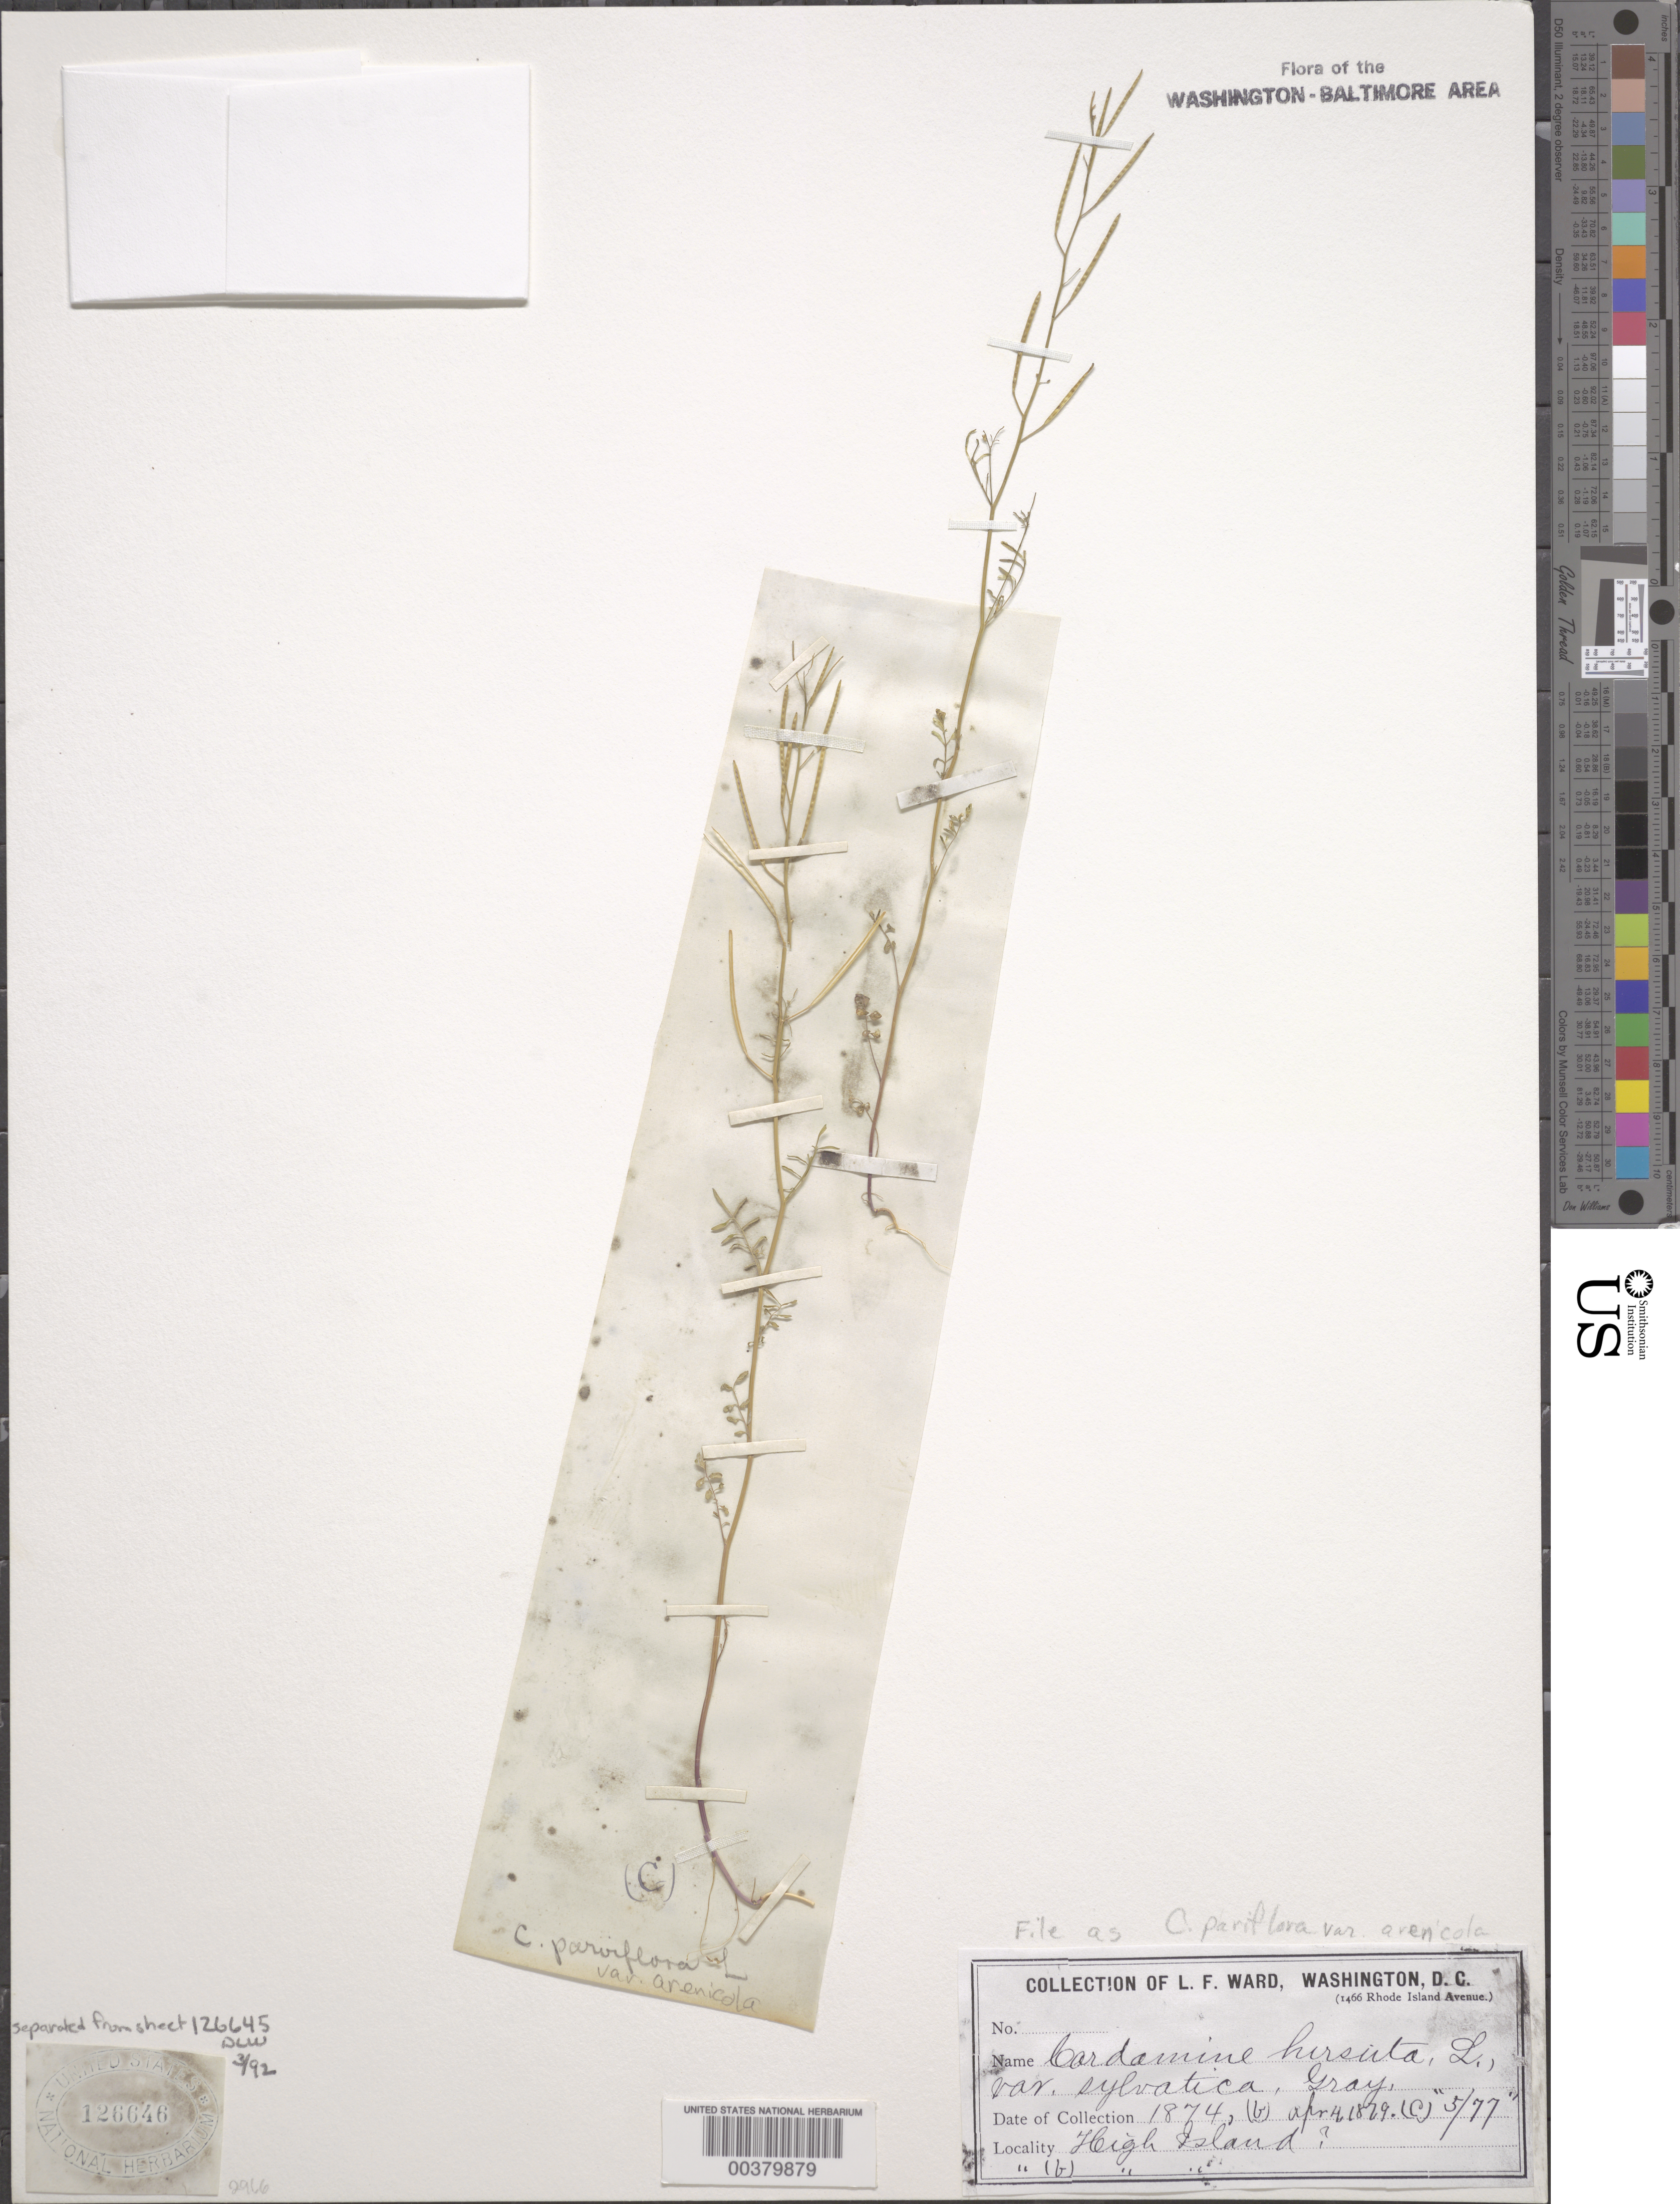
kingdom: Plantae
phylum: Tracheophyta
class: Magnoliopsida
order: Brassicales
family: Brassicaceae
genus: Cardamine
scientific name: Cardamine parviflora var. arenicola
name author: (Britton) O.E. Schulz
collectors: L. F. Ward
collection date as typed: May 1877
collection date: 1877-05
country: United States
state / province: Maryland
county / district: Montgomery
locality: High Island C. & O. Canal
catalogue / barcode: US 126646